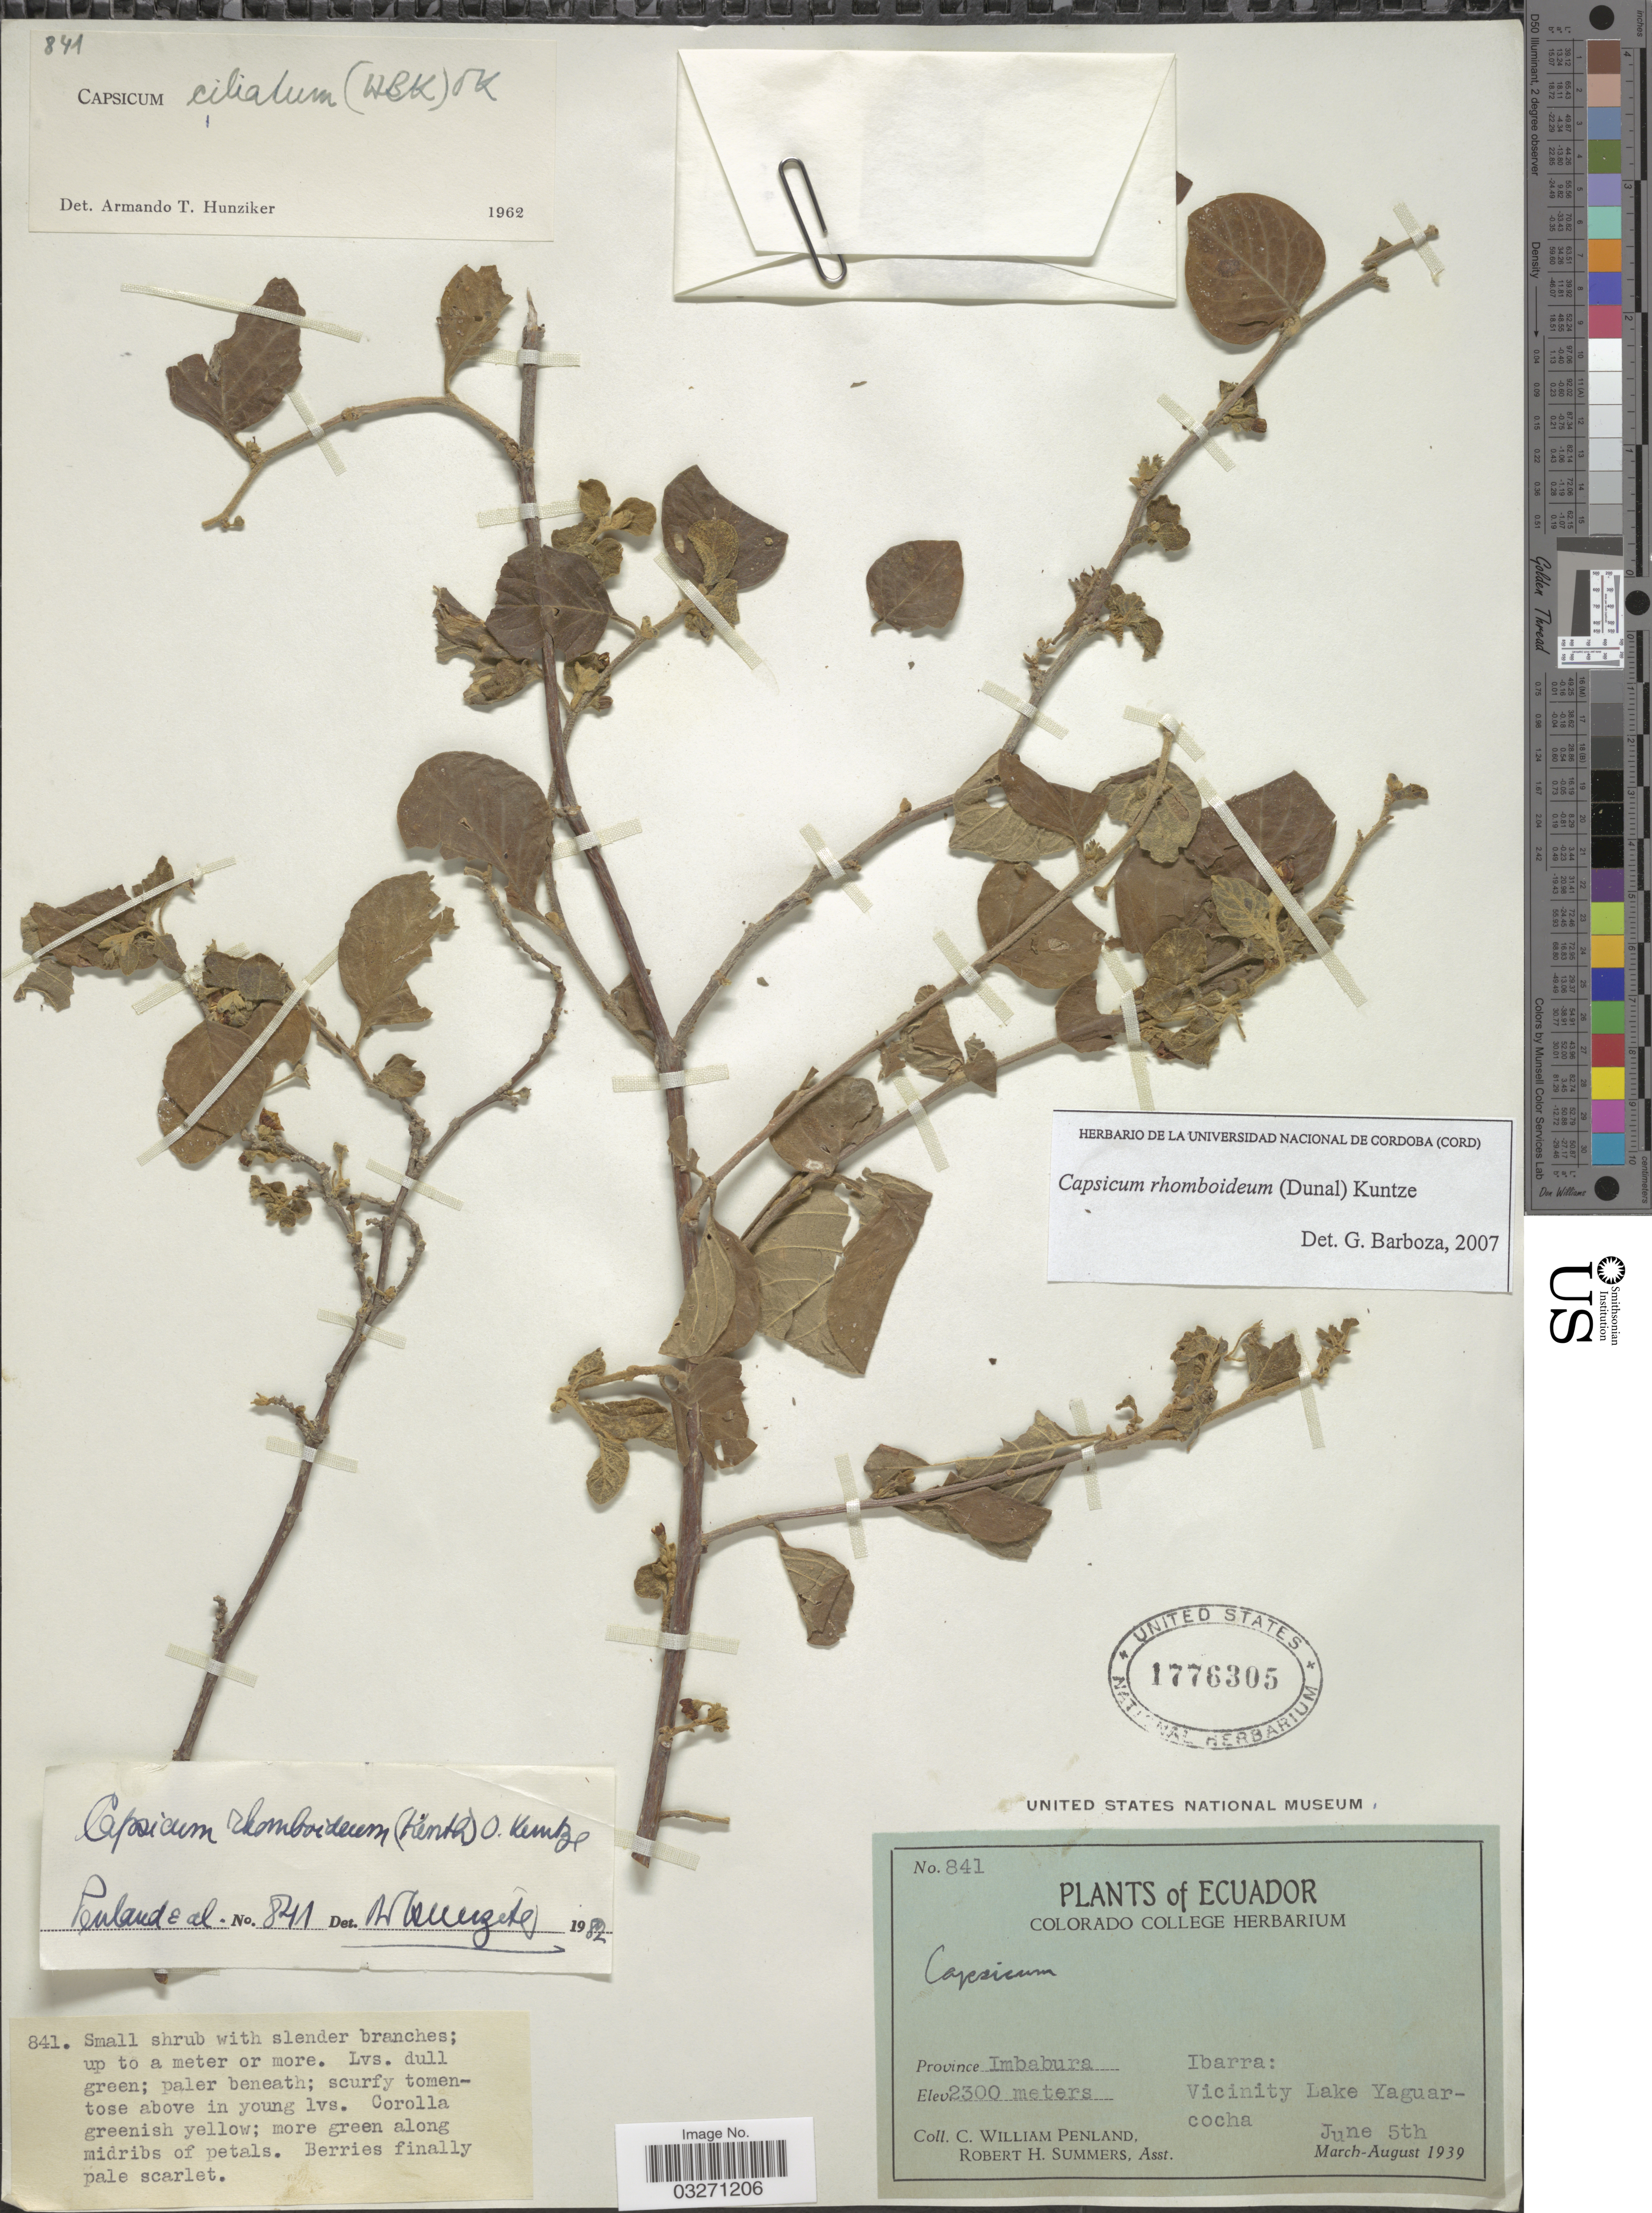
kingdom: Plantae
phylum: Tracheophyta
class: Magnoliopsida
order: Solanales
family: Solanaceae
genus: Capsicum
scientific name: Capsicum rhomboideum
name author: (Humb. & Bonpl. ex Dunal) Kuntze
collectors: C. W. Penland & R. Summers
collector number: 841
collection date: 1939-06-05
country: Ecuador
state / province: Imbabura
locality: Ibarra: Vicinity Lake Yaguarcocha.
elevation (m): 2300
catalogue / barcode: US 1776305